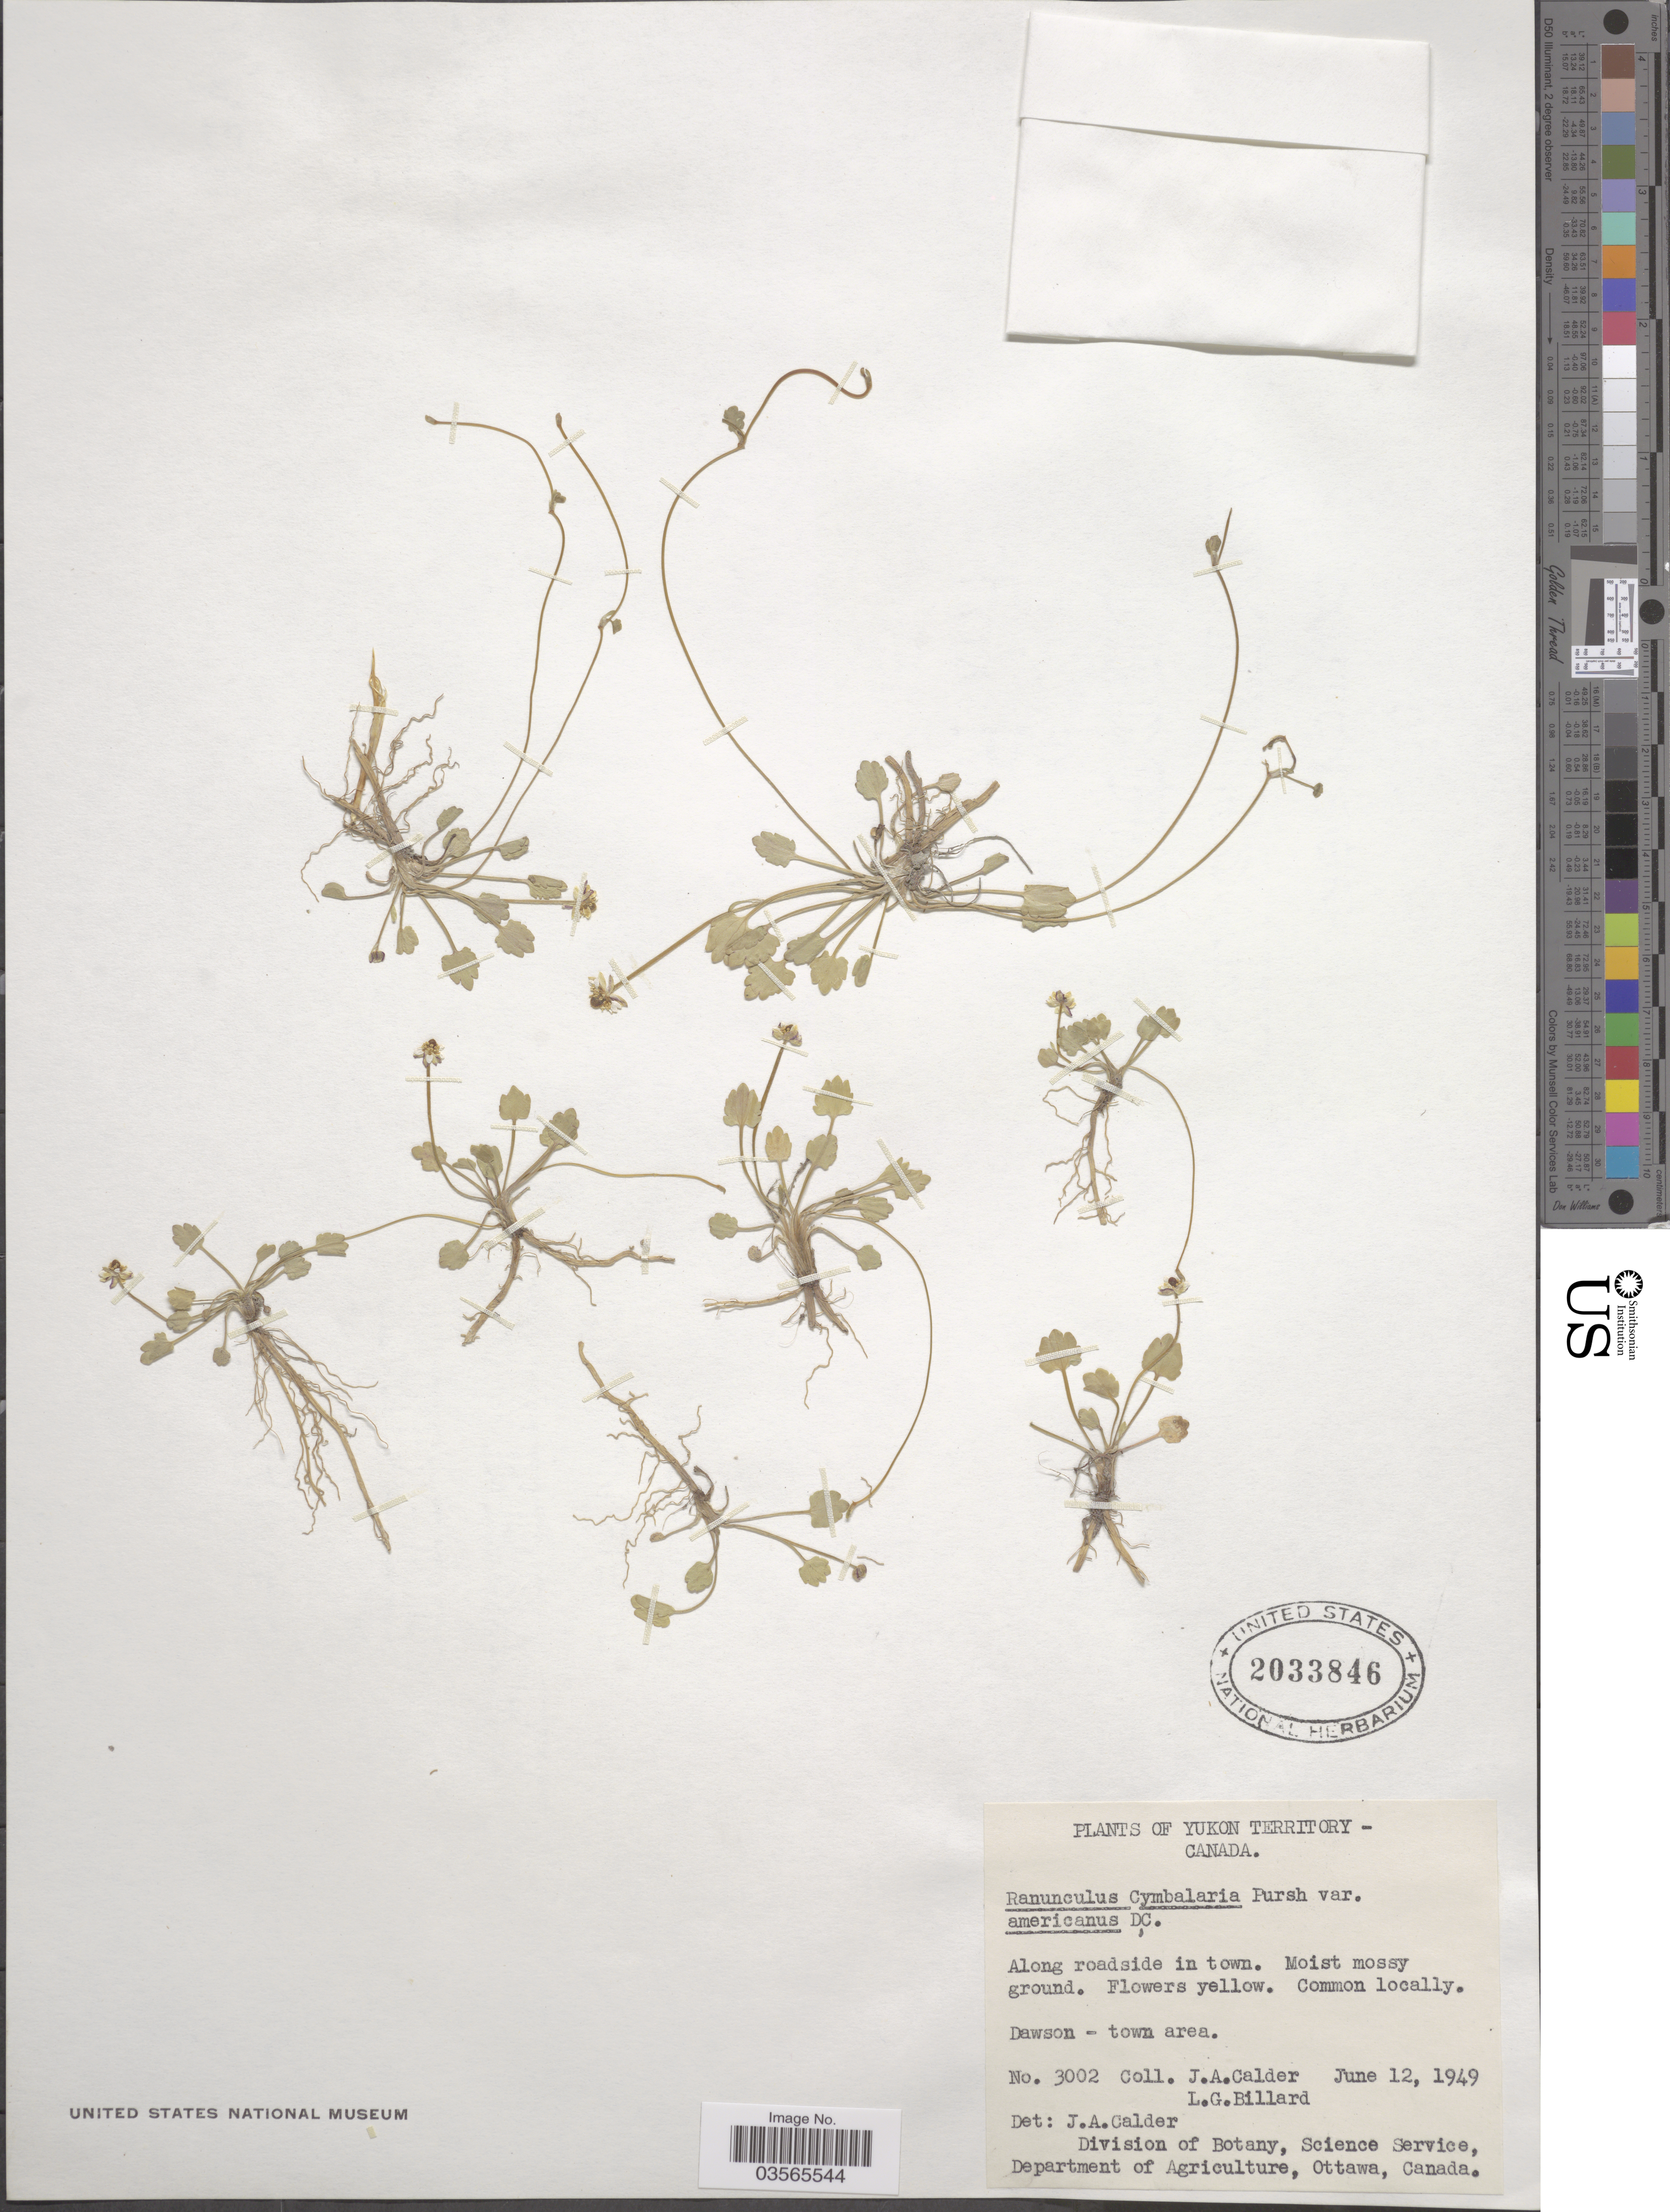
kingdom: Plantae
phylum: Tracheophyta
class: Magnoliopsida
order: Ranunculales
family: Ranunculaceae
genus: Halerpestes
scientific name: Halerpestes cymbalaria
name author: (Pursh) Greene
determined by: Strong, M. T., (US), Smithsonian Institution - National Museum of Natural History (UNITED STATES)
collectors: J. A. Calder & L. Billard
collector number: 3002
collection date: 1949-06-12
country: Canada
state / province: Yukon Territory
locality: Dawson - town area.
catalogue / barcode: US 2033846